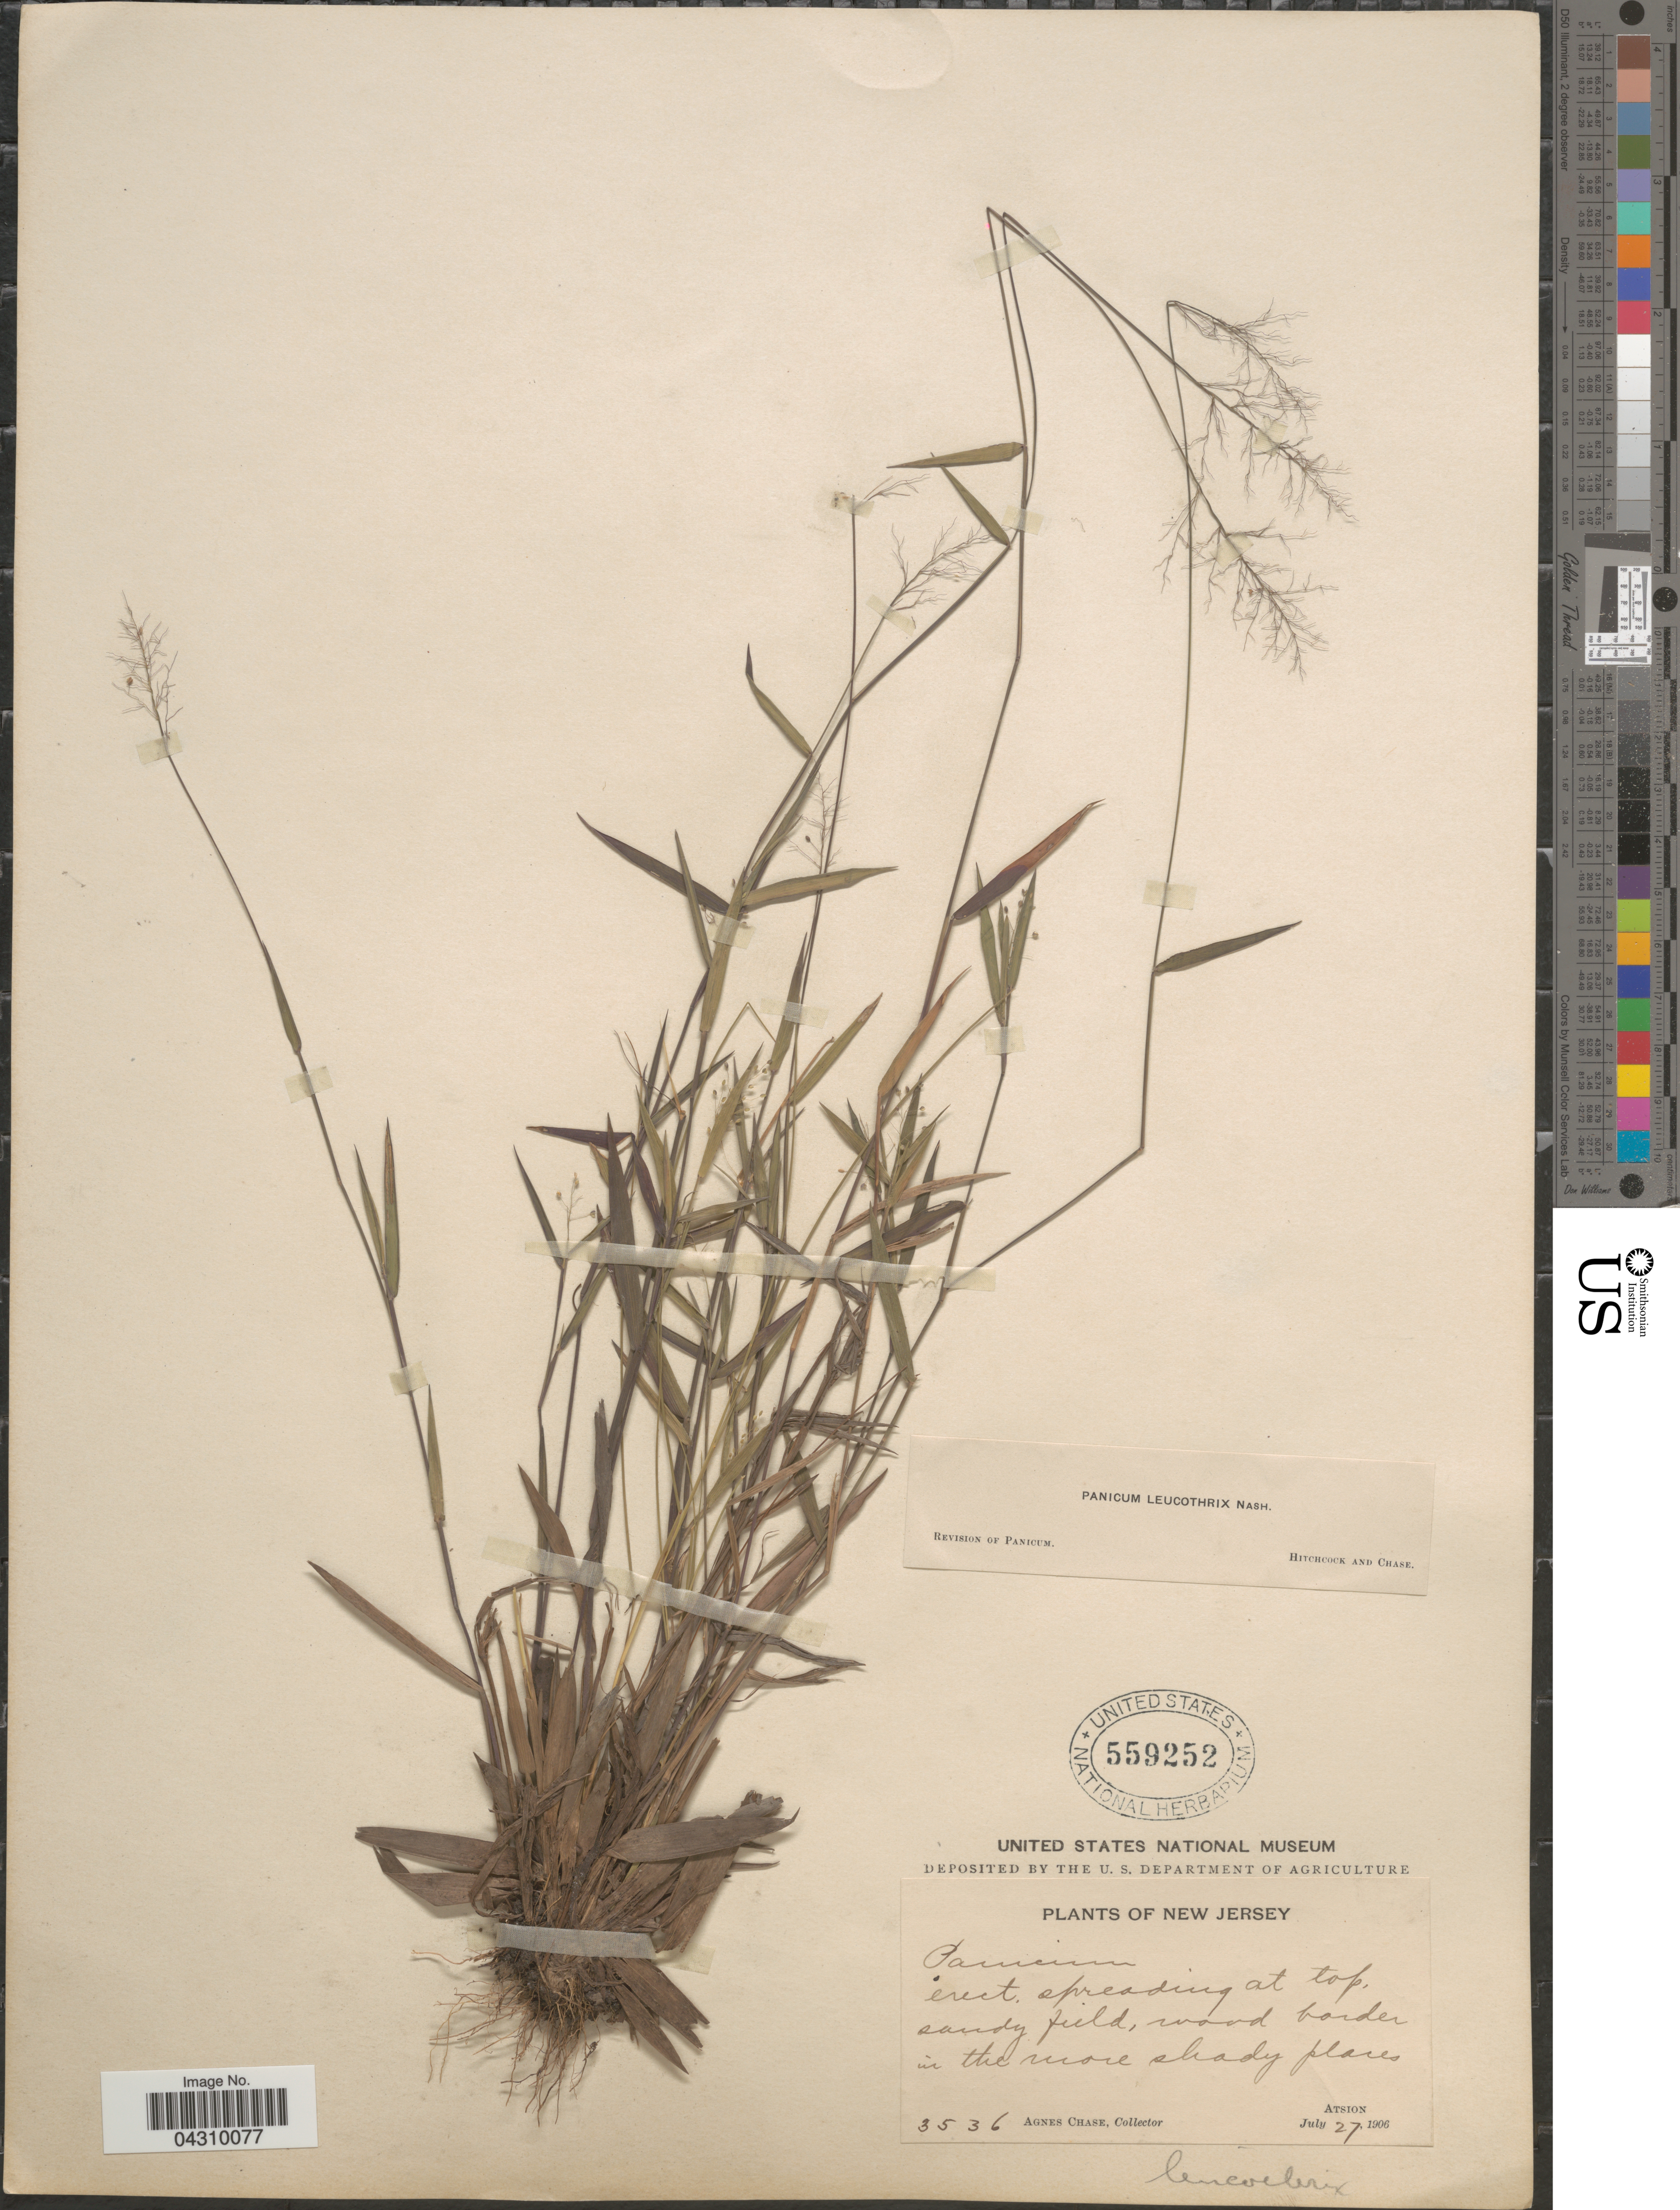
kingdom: Plantae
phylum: Tracheophyta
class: Liliopsida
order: Poales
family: Poaceae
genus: Dichanthelium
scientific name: Dichanthelium acuminatum var. acuminatum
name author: (Sw.) Gould & C.A. Clark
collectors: A. Chase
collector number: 3536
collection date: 1906-07-27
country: United States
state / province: New Jersey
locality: Atsion.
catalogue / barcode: US 559252